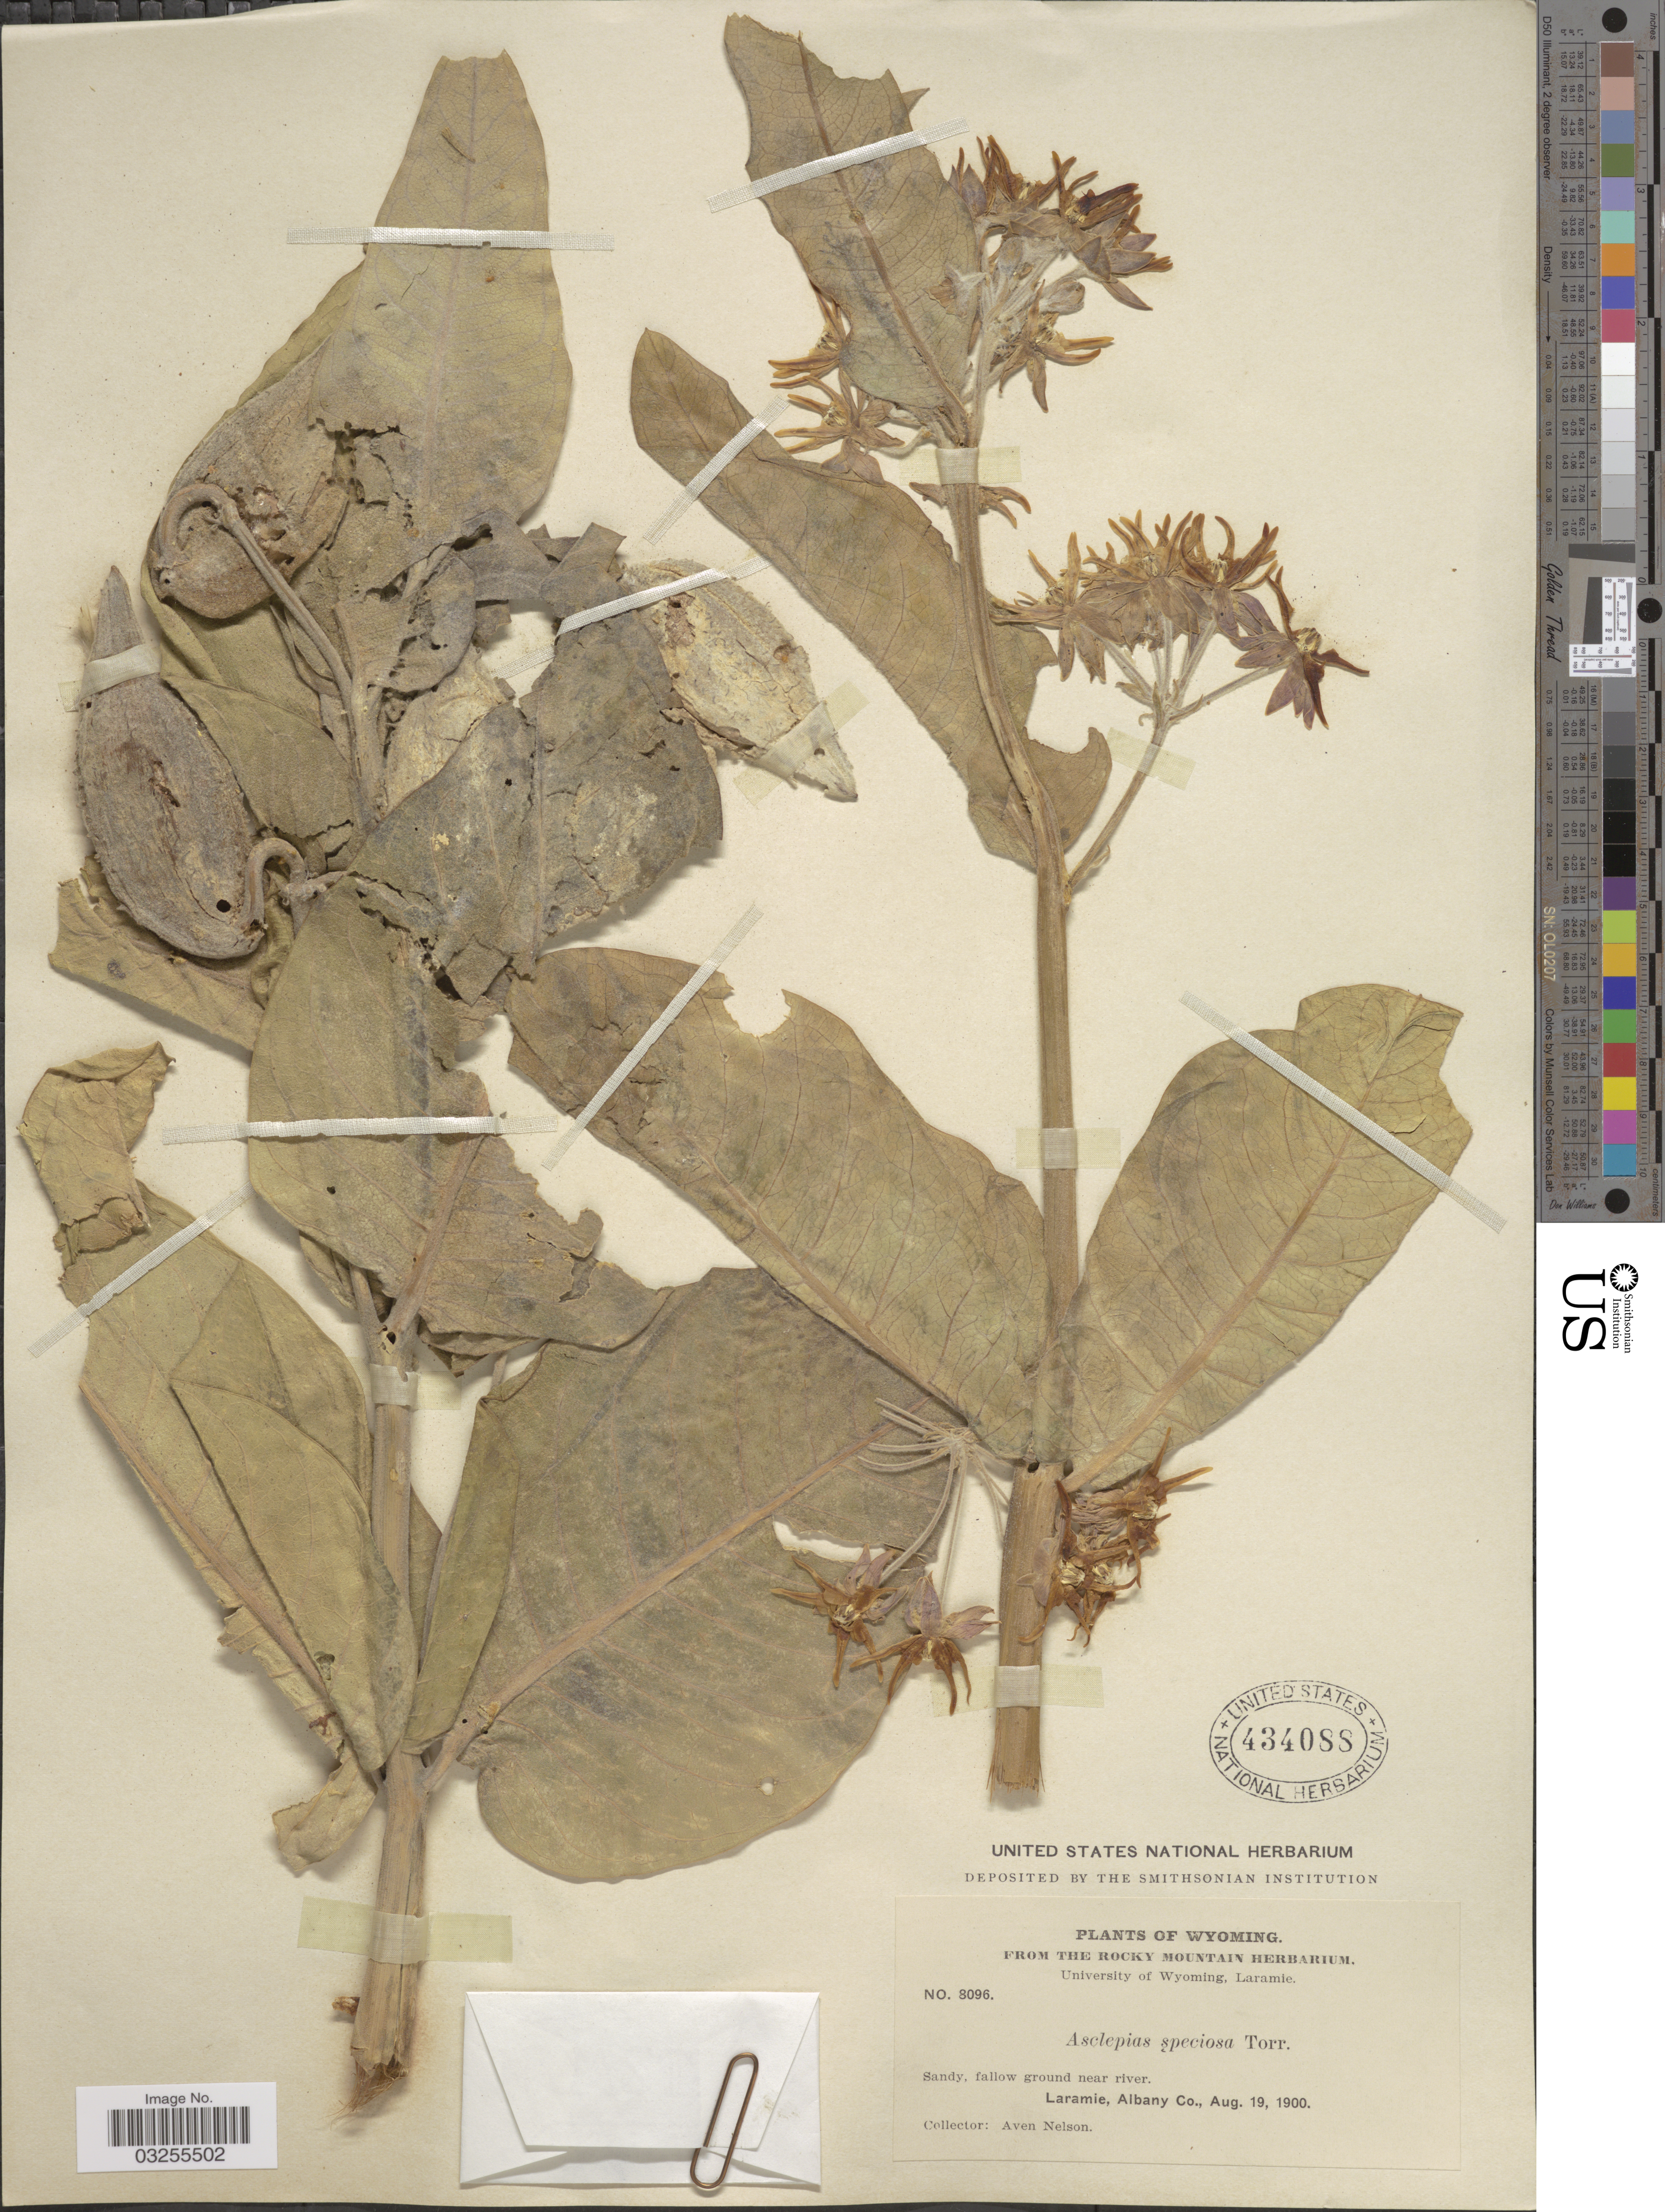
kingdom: Plantae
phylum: Tracheophyta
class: Magnoliopsida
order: Gentianales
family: Apocynaceae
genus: Asclepias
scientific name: Asclepias speciosa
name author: Torr.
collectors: A. Nelson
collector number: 8096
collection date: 1900-08-19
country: United States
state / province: Wyoming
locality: Sandy, fallow ground near river. Laramie, Albany Co.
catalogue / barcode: US 434088